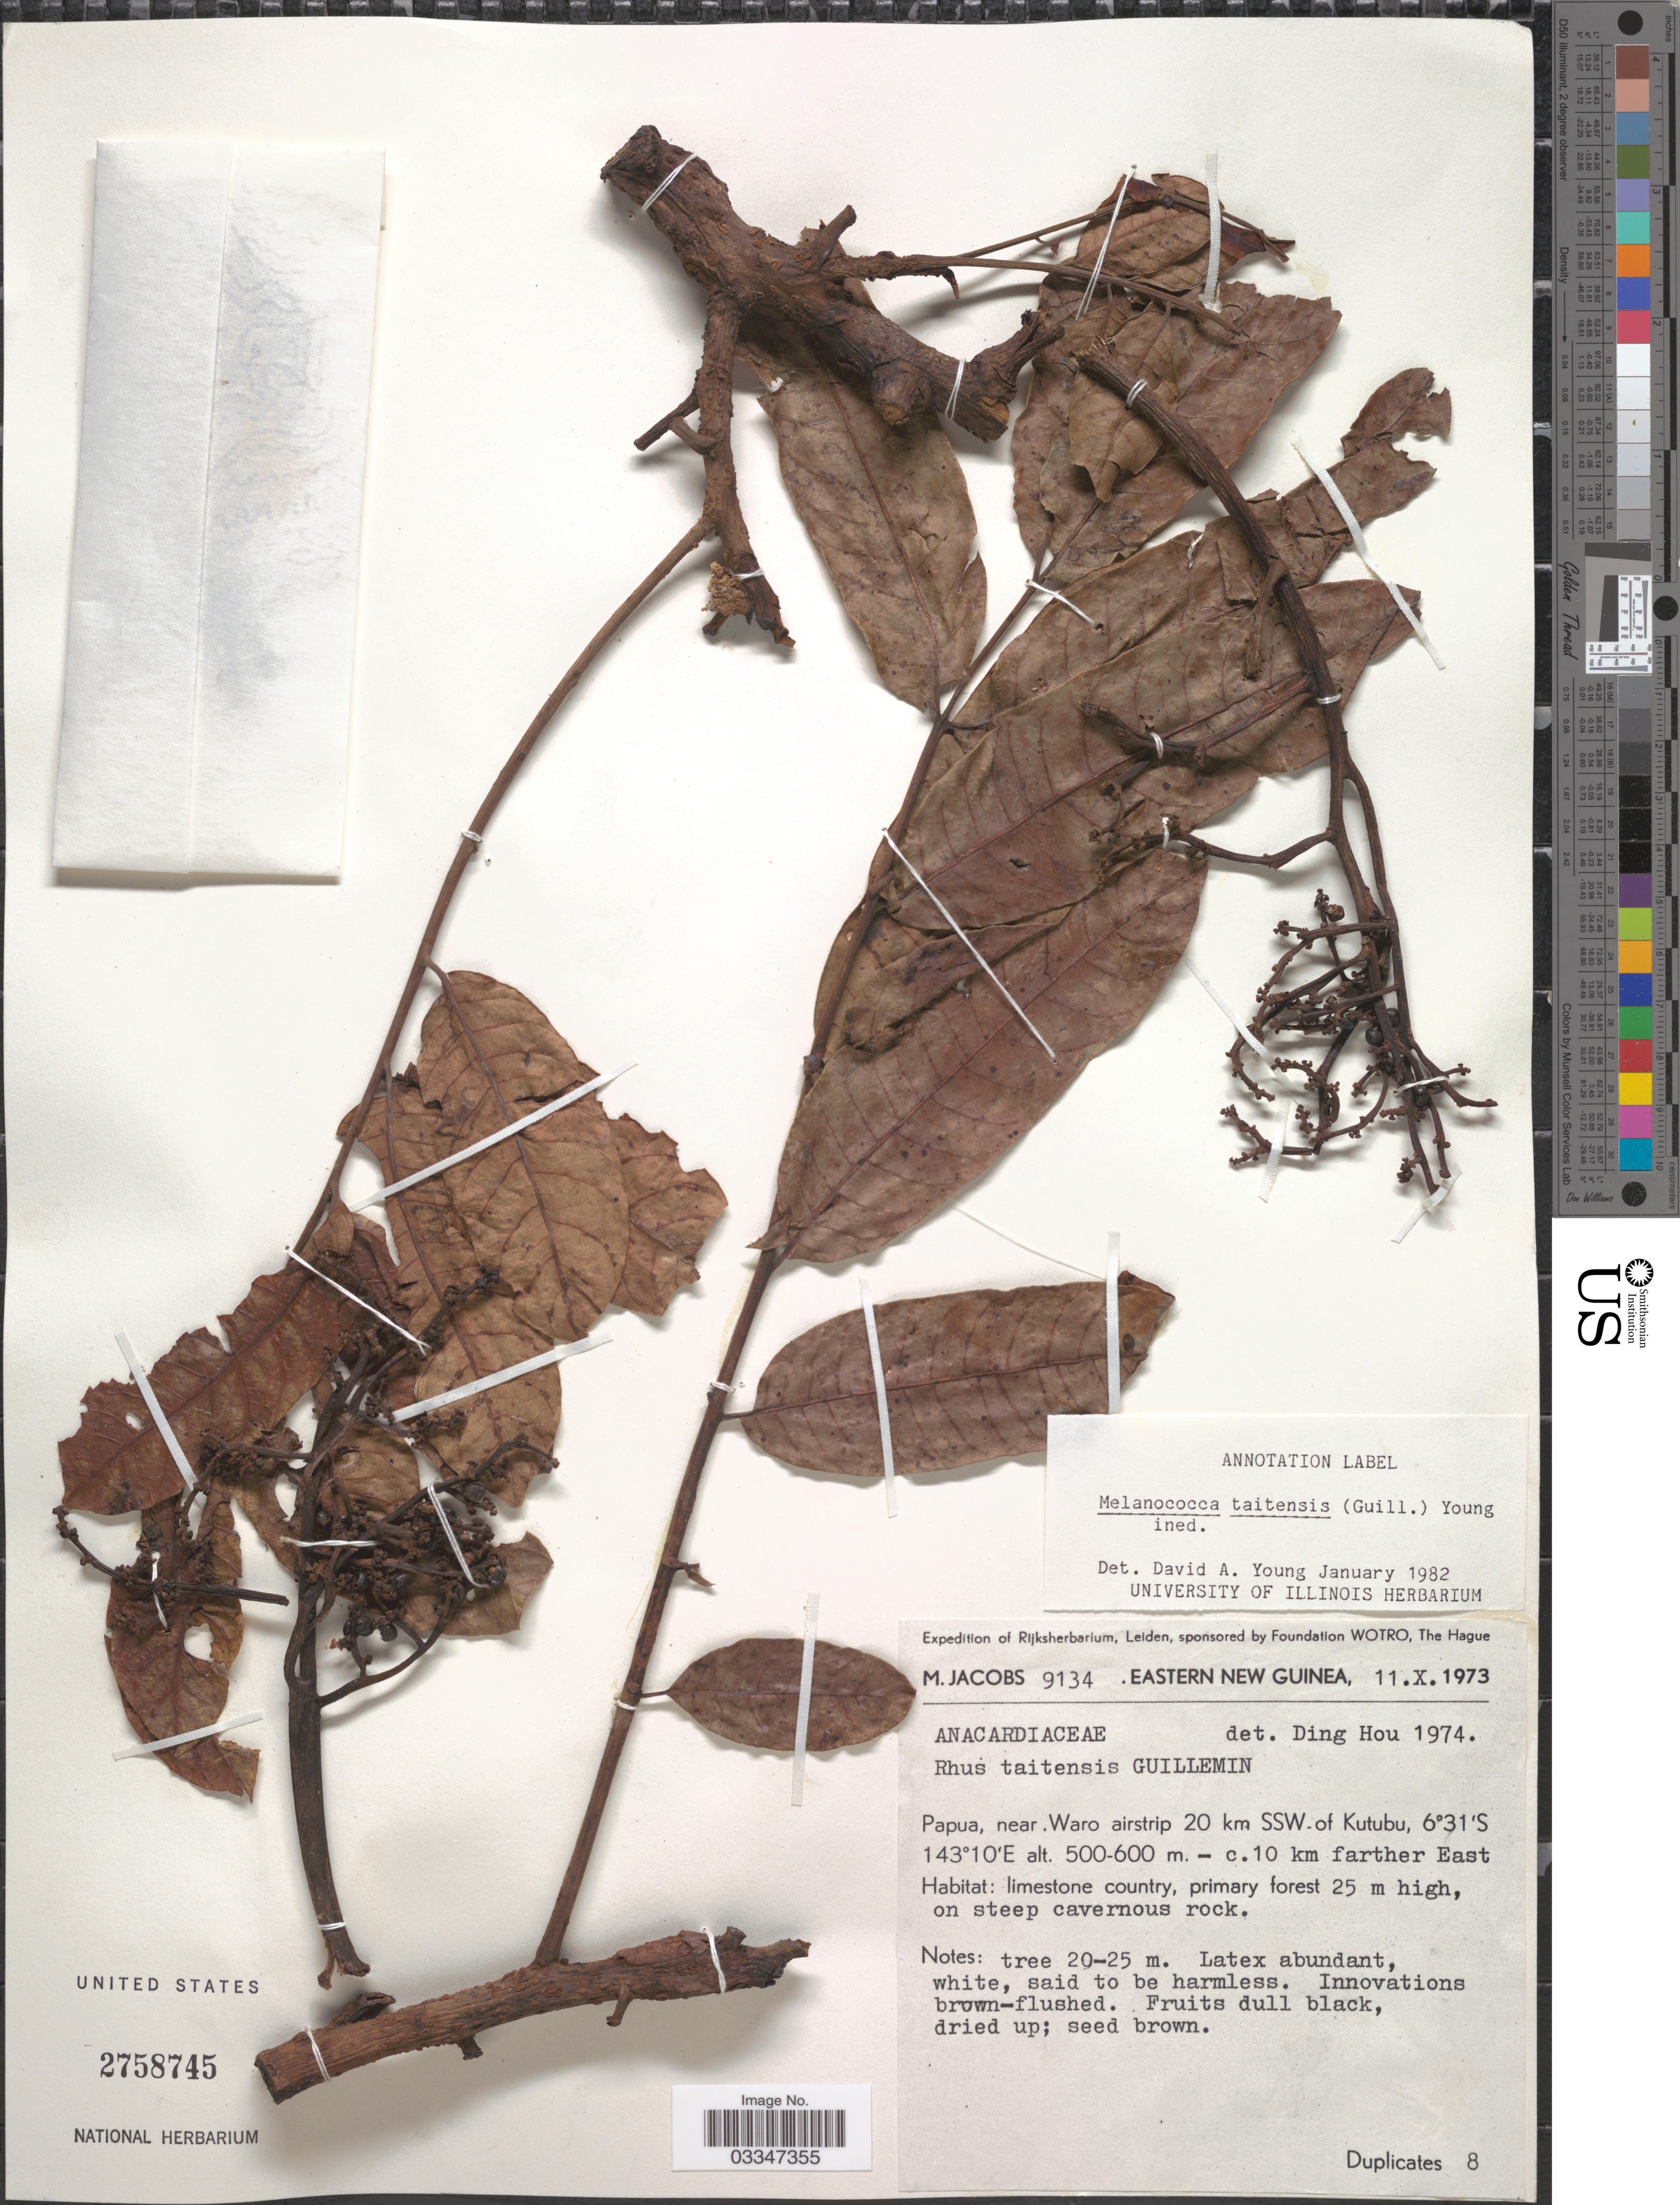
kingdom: Plantae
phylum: Tracheophyta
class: Magnoliopsida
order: Sapindales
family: Anacardiaceae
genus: Rhus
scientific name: Rhus taitensis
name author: Guill.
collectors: M. Jacobs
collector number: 9134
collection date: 1973-10-11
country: Papua New Guinea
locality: Eastern New Guinea. Papua, near Waro airstrip 20 km SSW of Kutubu - c. 10 km farther East.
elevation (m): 500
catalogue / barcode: US 2758745